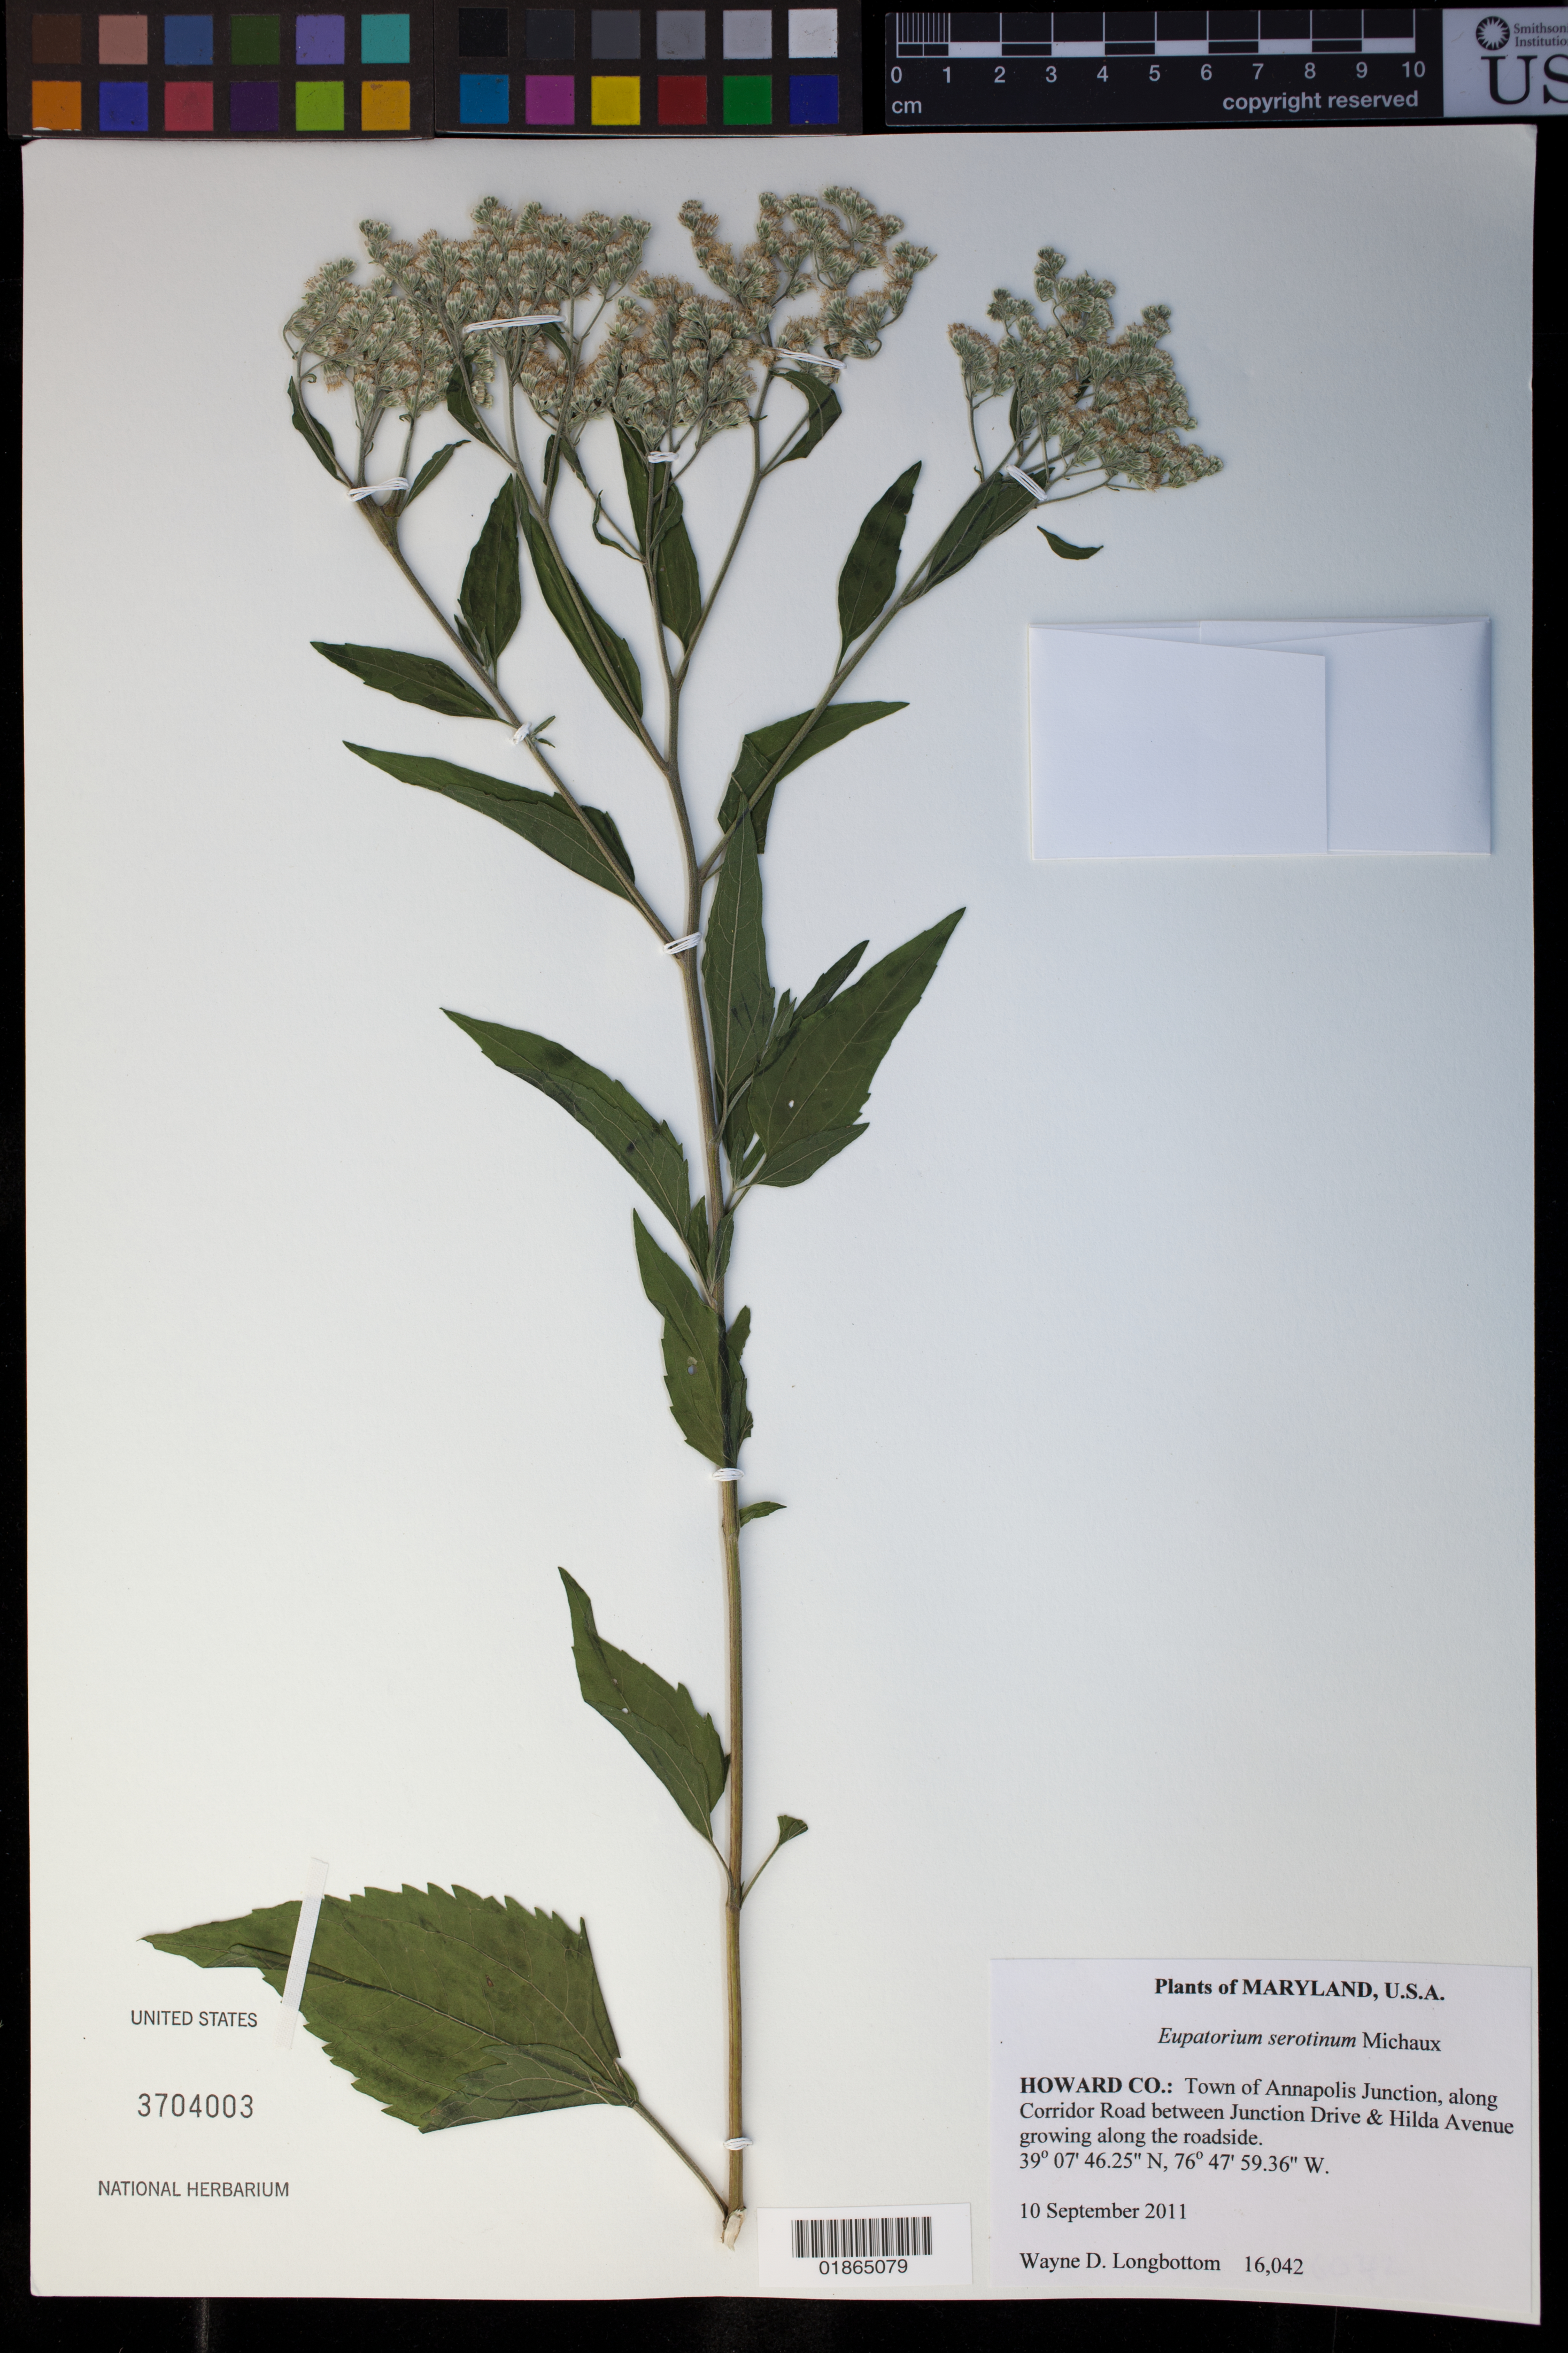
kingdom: Plantae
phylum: Tracheophyta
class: Magnoliopsida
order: Asterales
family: Asteraceae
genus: Eupatorium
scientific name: Eupatorium serotinum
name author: Michx.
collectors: W. D. Longbottom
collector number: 16042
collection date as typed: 10 September 2011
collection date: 2011-09-10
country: United States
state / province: Maryland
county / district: Howard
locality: Town of Annapolis Junction, along Corridor Road between Junction Drive & Hilda Avenue growing along the roadside.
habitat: Growing along the roadside.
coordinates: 39 07 46.25 N, 76 47 59.36 W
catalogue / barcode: US 3704003